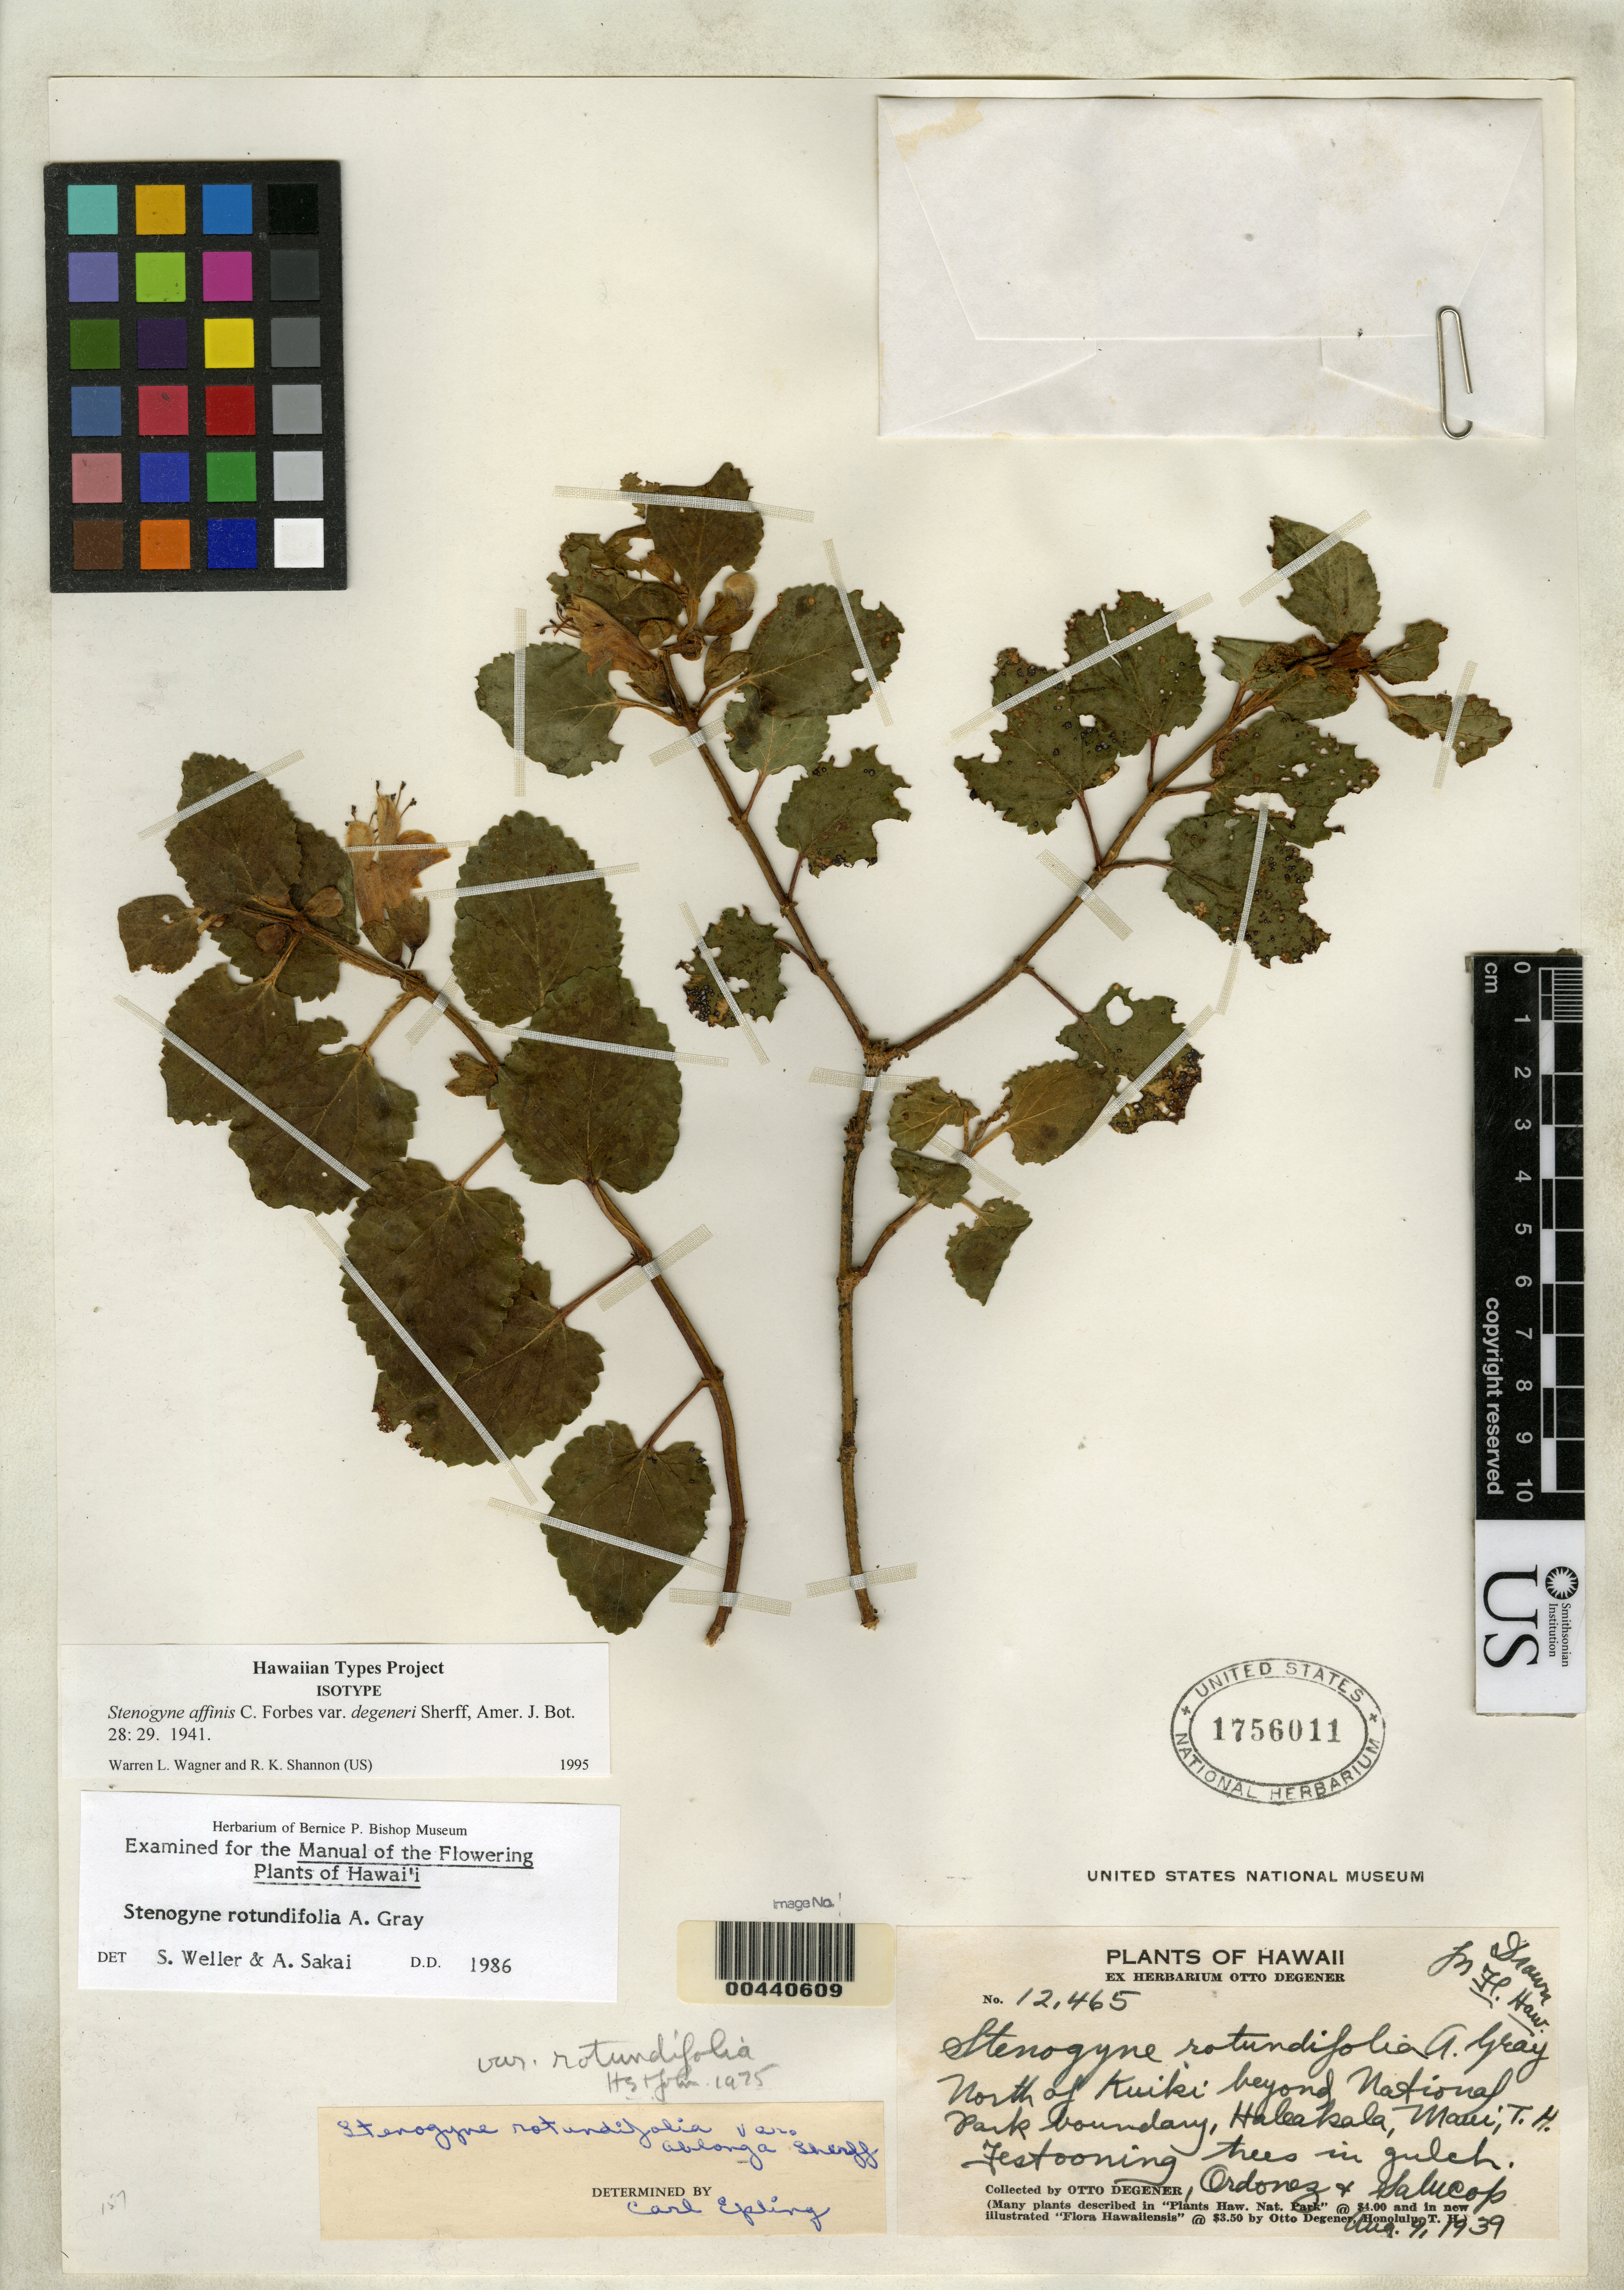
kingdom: Plantae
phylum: Tracheophyta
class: Magnoliopsida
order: Lamiales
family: Lamiaceae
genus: Stenogyne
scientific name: Stenogyne affinis var. degeneri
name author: Sherff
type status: Isotype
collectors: O. Degener, E. Ordonez & -. Salucop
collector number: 12465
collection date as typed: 09 Aug 1939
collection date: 1939-08-09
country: United States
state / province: Hawaii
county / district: Maui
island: Maui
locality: N of Kuiki, beyond National Park boundary, Haleakala.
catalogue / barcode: US 1756011